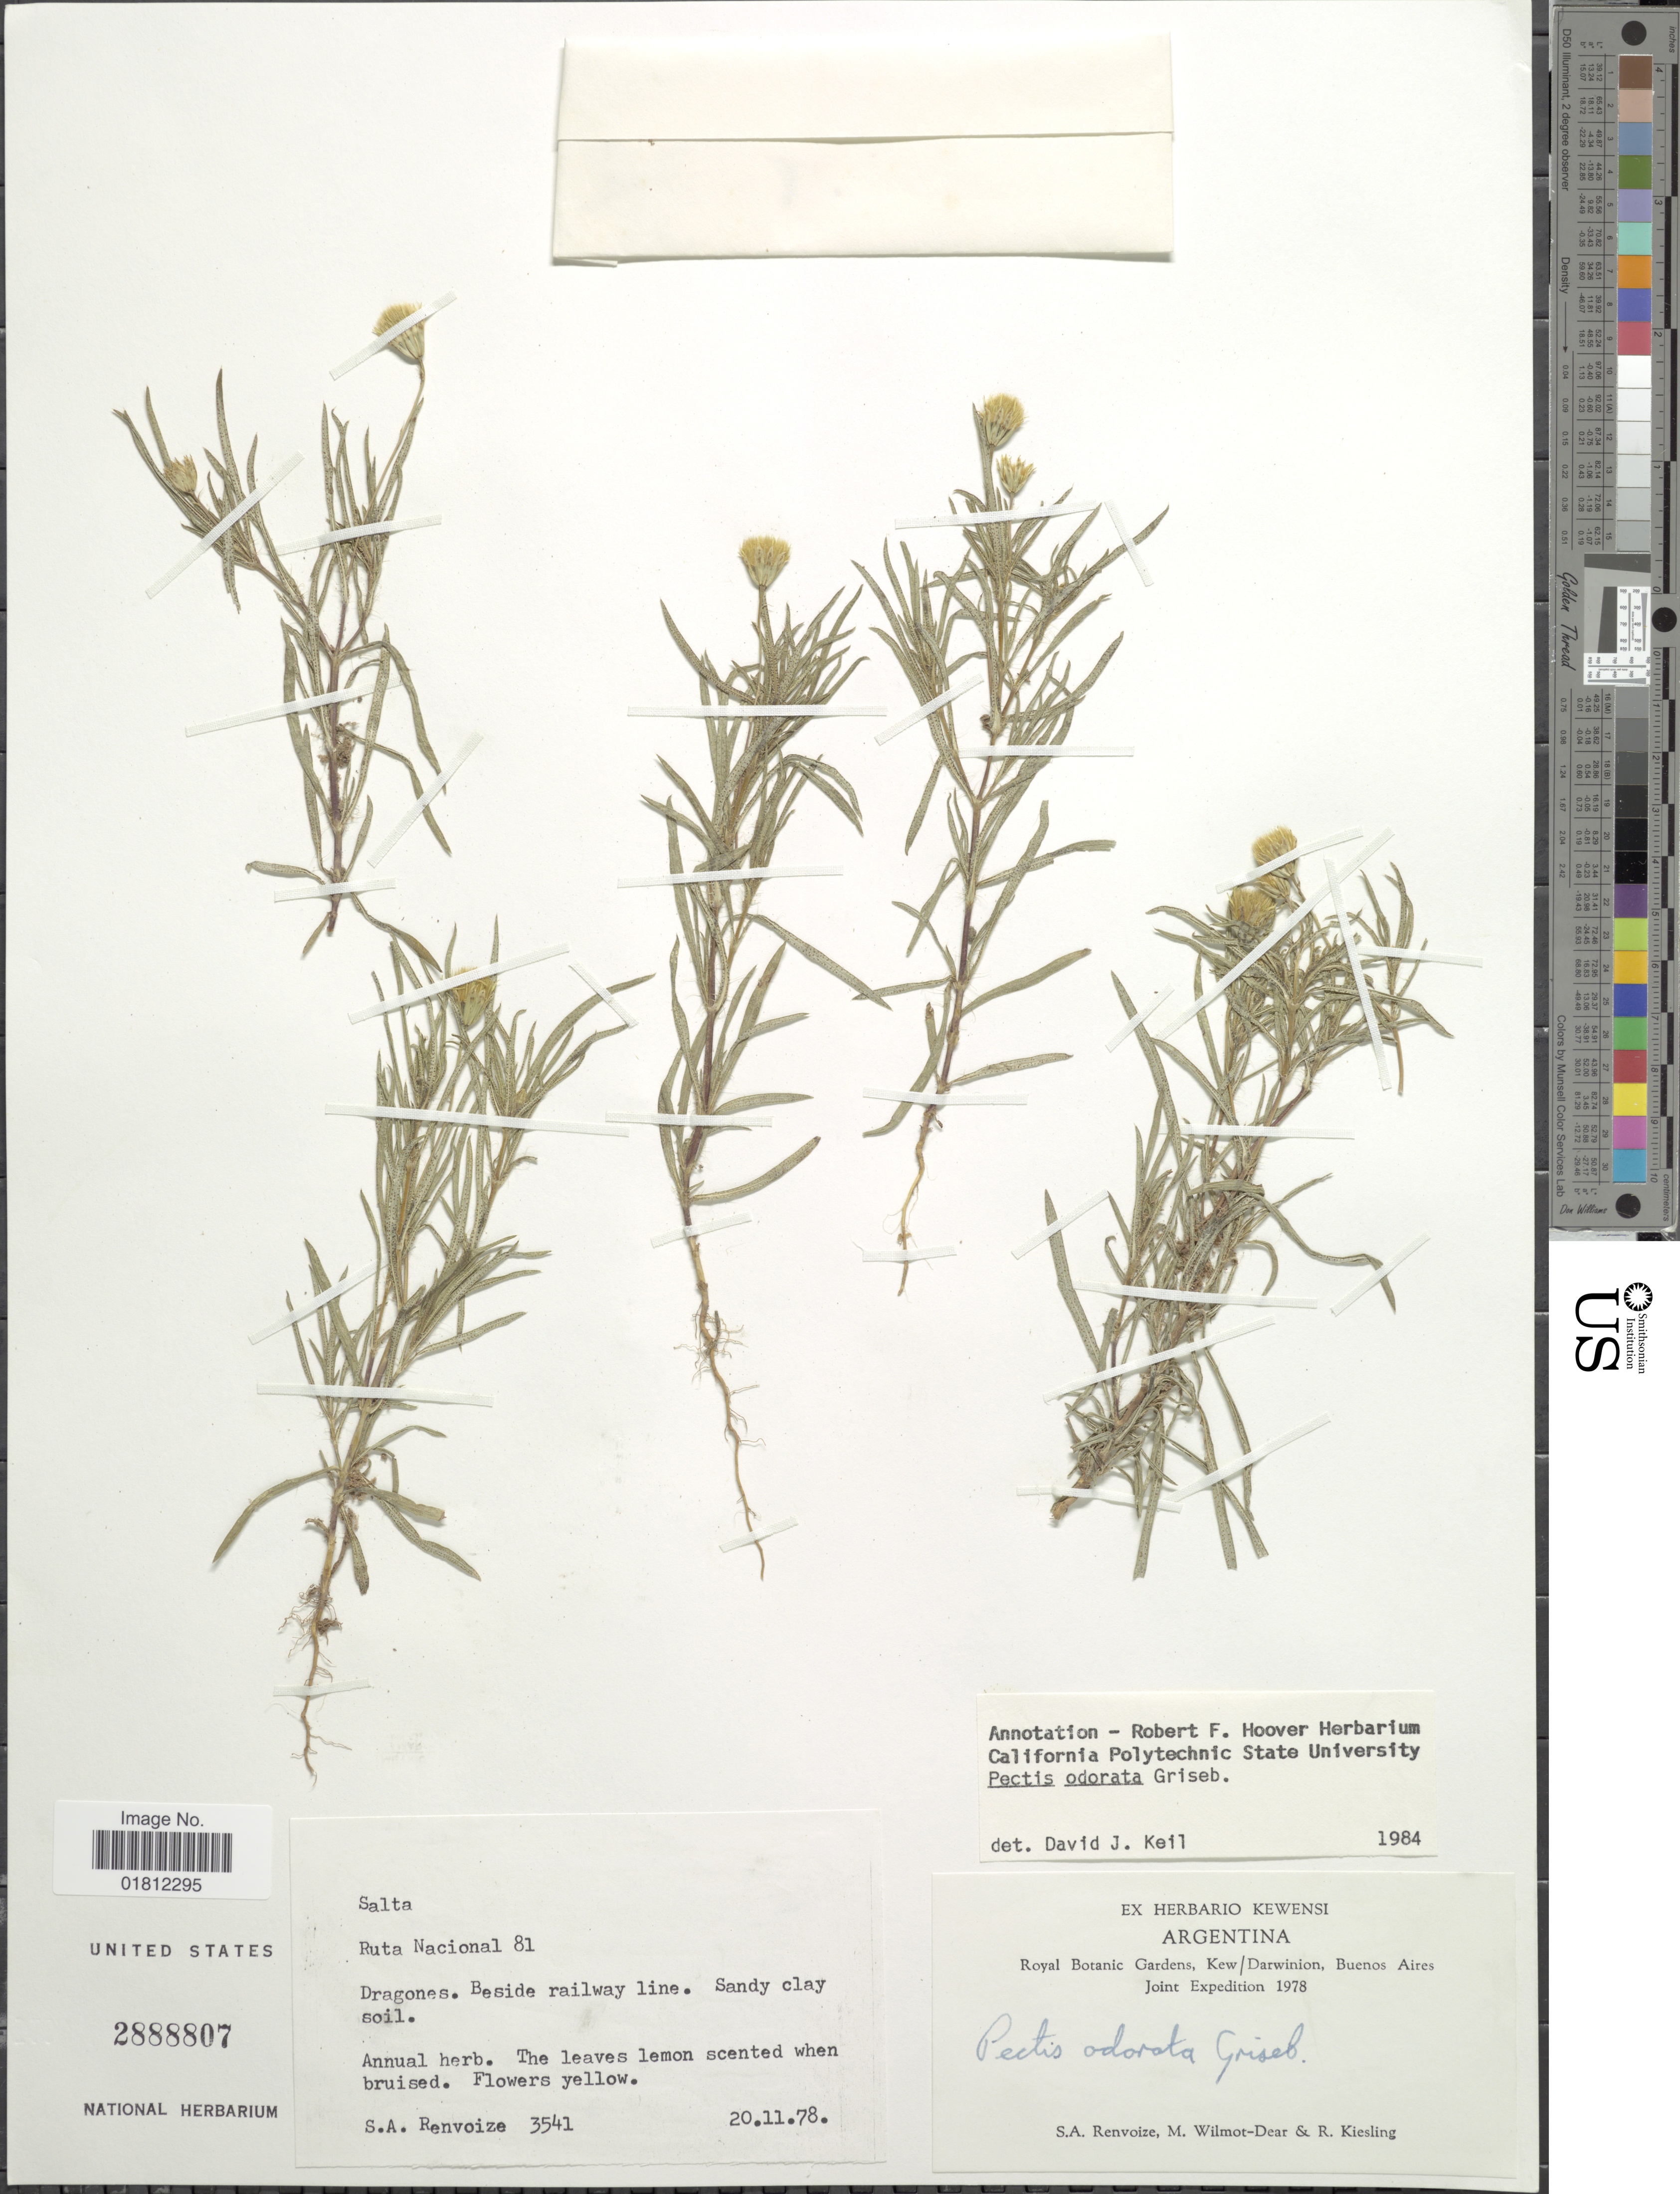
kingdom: Plantae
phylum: Tracheophyta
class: Magnoliopsida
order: Asterales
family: Asteraceae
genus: Pectis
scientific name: Pectis odorata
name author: Griseb.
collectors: S. A. Renvoize, M. Wilmot-Dear & R. Kiesling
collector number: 3541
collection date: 1978-11-20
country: Argentina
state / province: Salta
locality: Salta, Dragones. Beside railway line.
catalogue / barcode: US 2888807